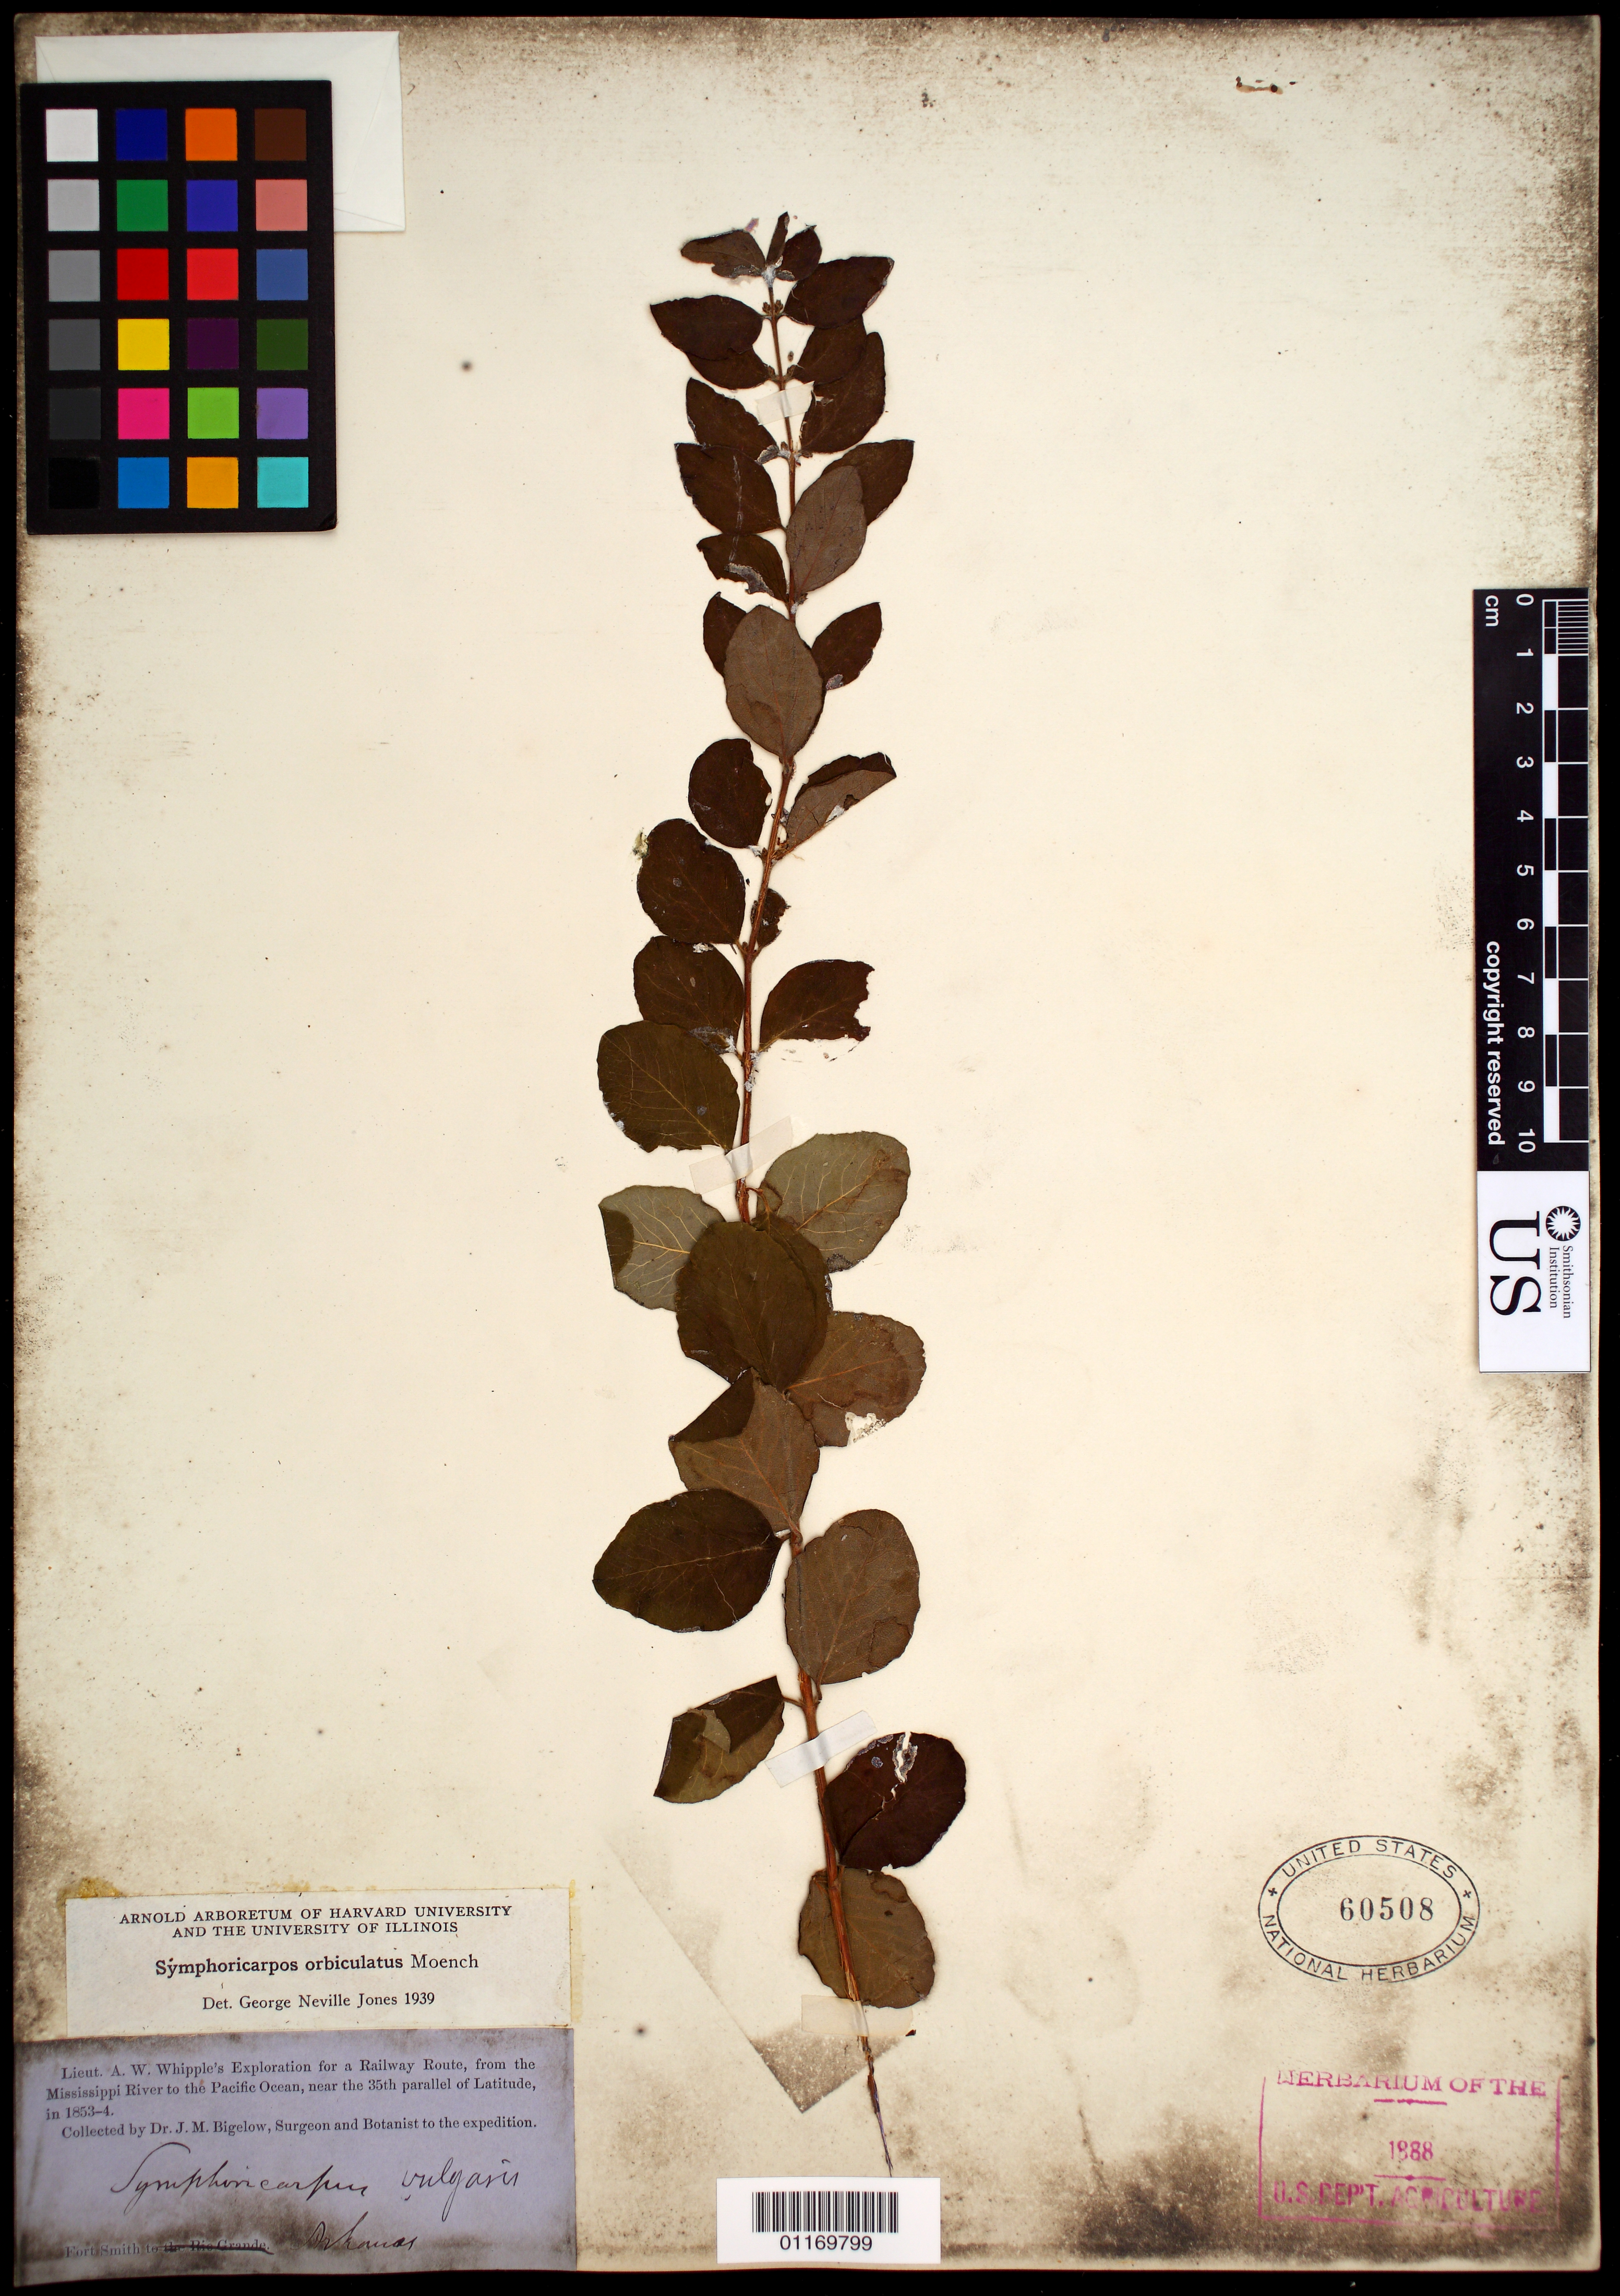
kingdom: Plantae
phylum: Tracheophyta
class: Magnoliopsida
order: Dipsacales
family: Caprifoliaceae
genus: Symphoricarpos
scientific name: Symphoricarpos orbiculatus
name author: Moench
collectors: J. M. Bigelow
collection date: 1853/1854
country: United States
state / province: Arkansas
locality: Fort Smith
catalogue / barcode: US 60508